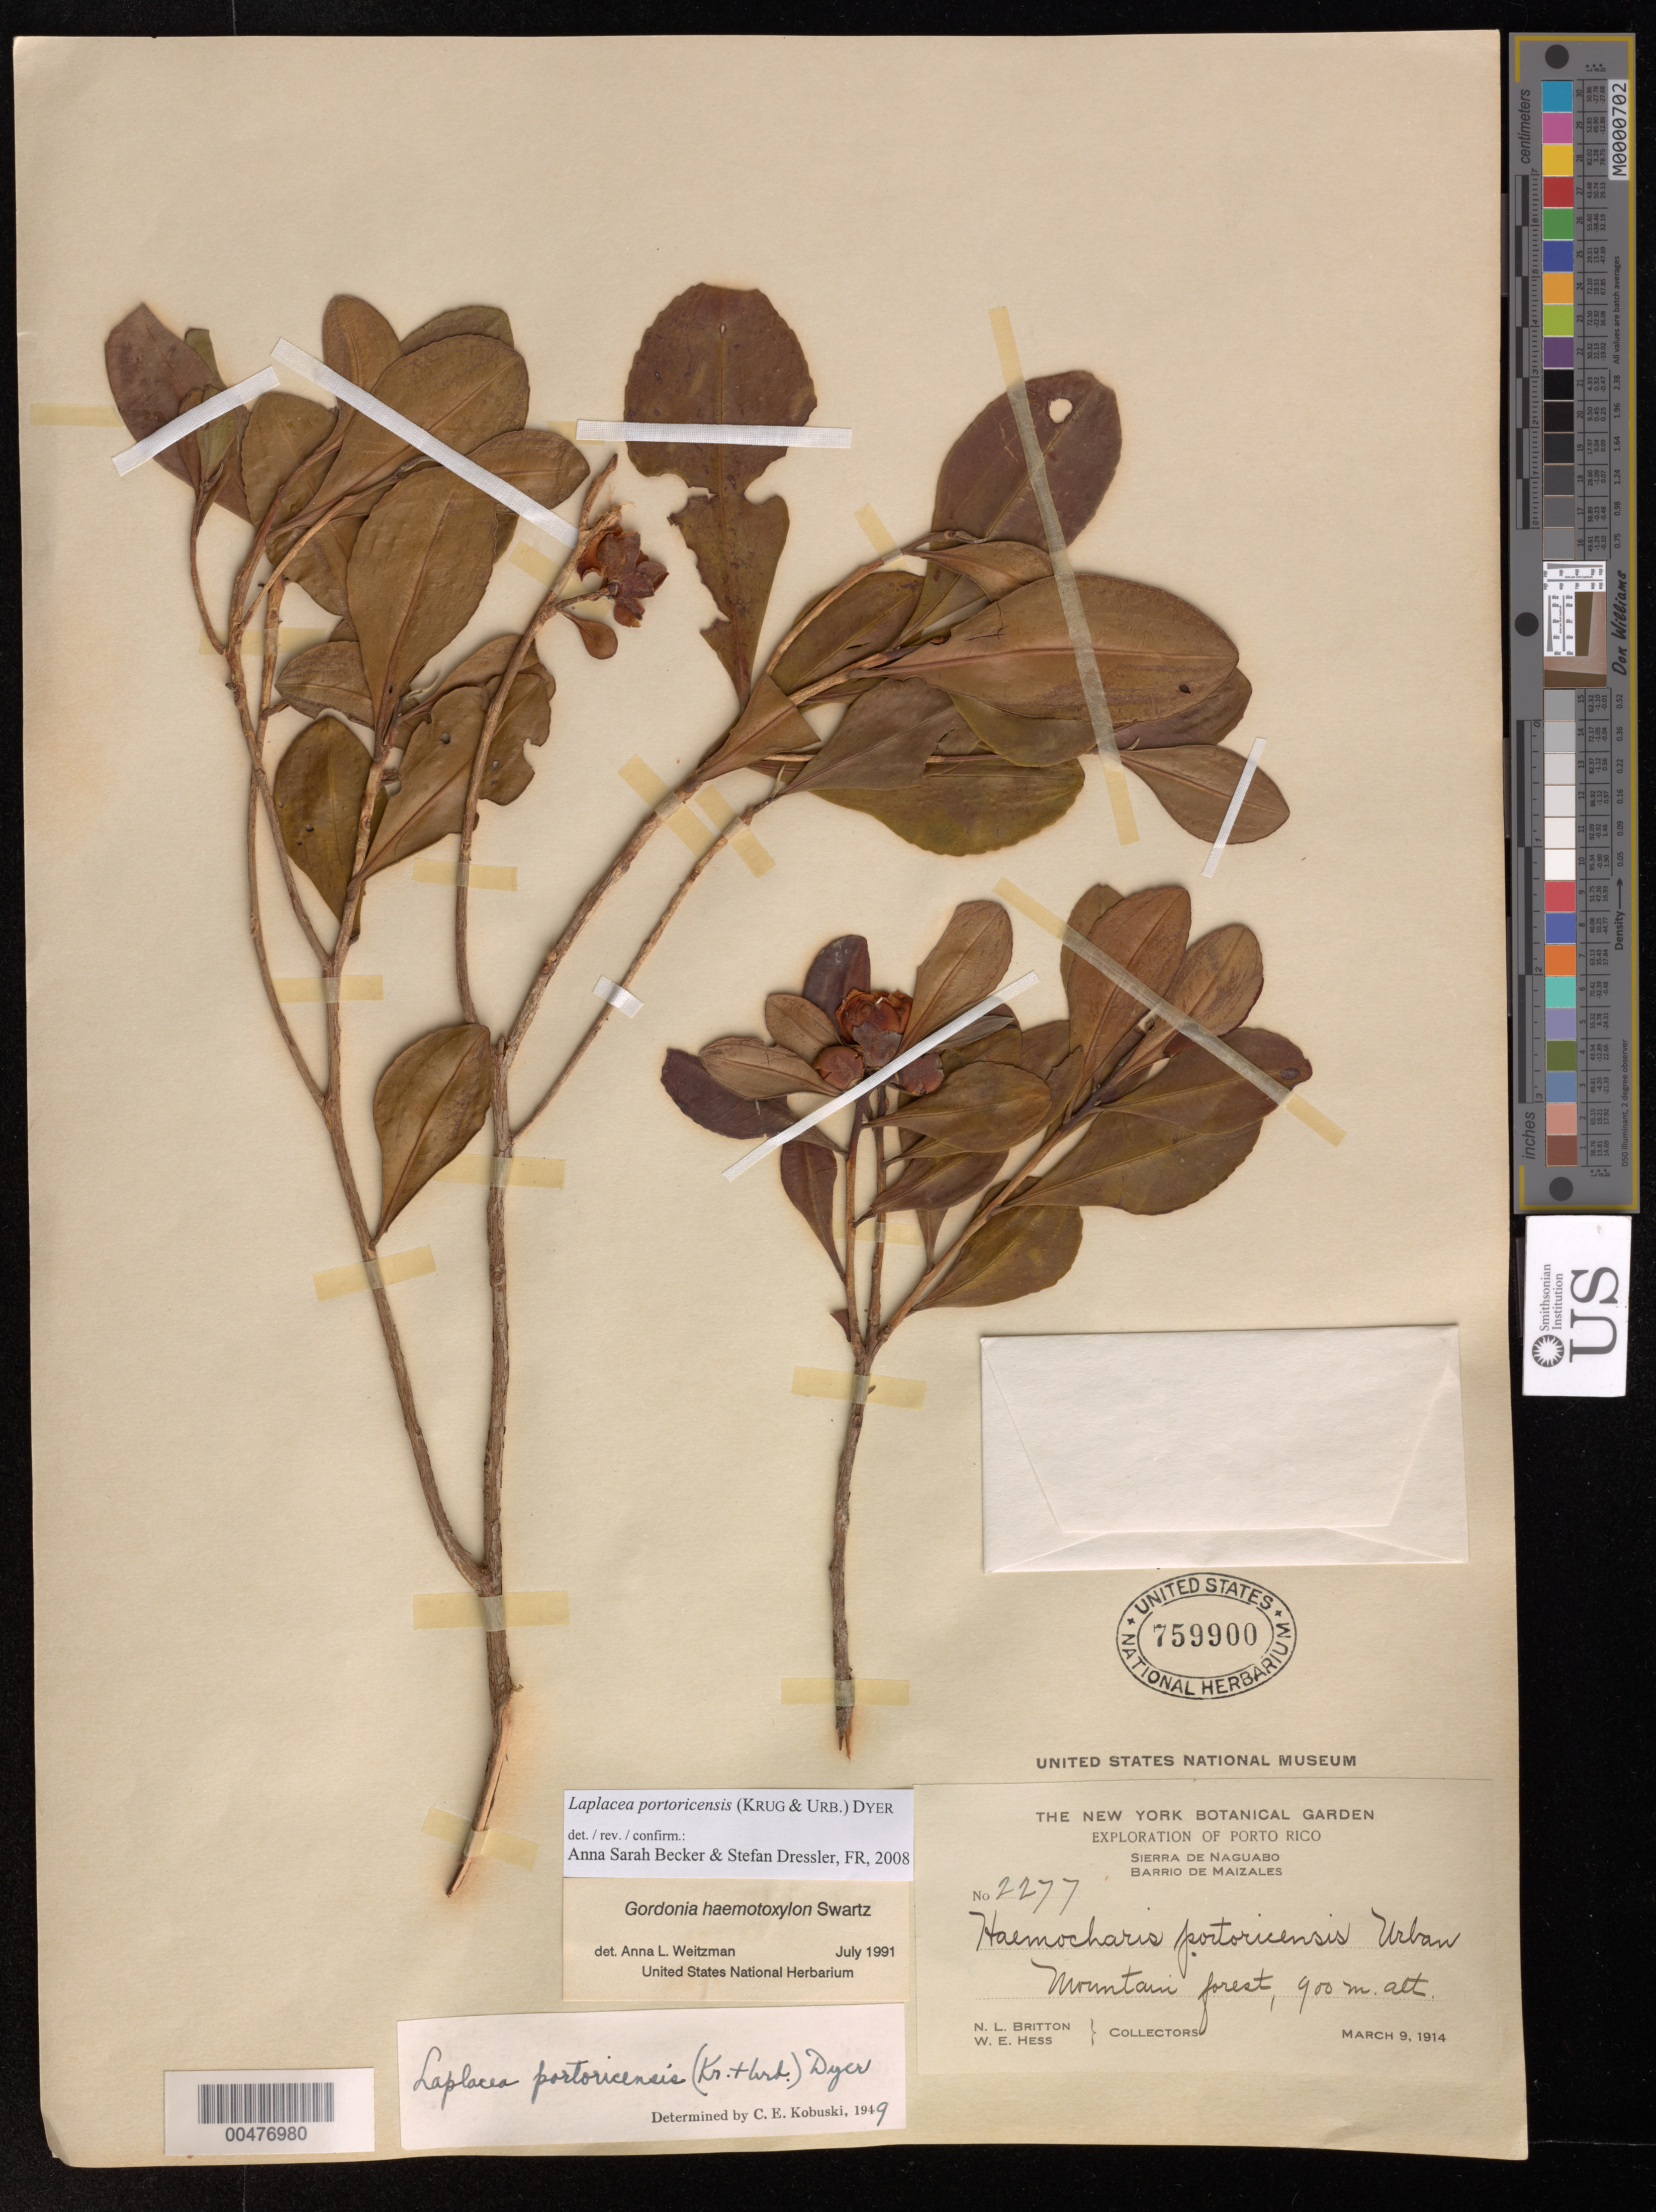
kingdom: Plantae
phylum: Tracheophyta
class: Magnoliopsida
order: Ericales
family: Theaceae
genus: Laplacea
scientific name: Laplacea portoricensis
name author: (Krug & Urb.) Dyer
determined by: Becker, Anna S.; Dressler, S.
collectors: N. Britton & W. Hess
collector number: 2277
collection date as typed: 09 Mar 1914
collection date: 1914-03-09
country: Puerto Rico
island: Greater Antilles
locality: Sierra de Naguabo, Barrio de Maizales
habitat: Mountain forest.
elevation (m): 900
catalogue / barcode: US 759900